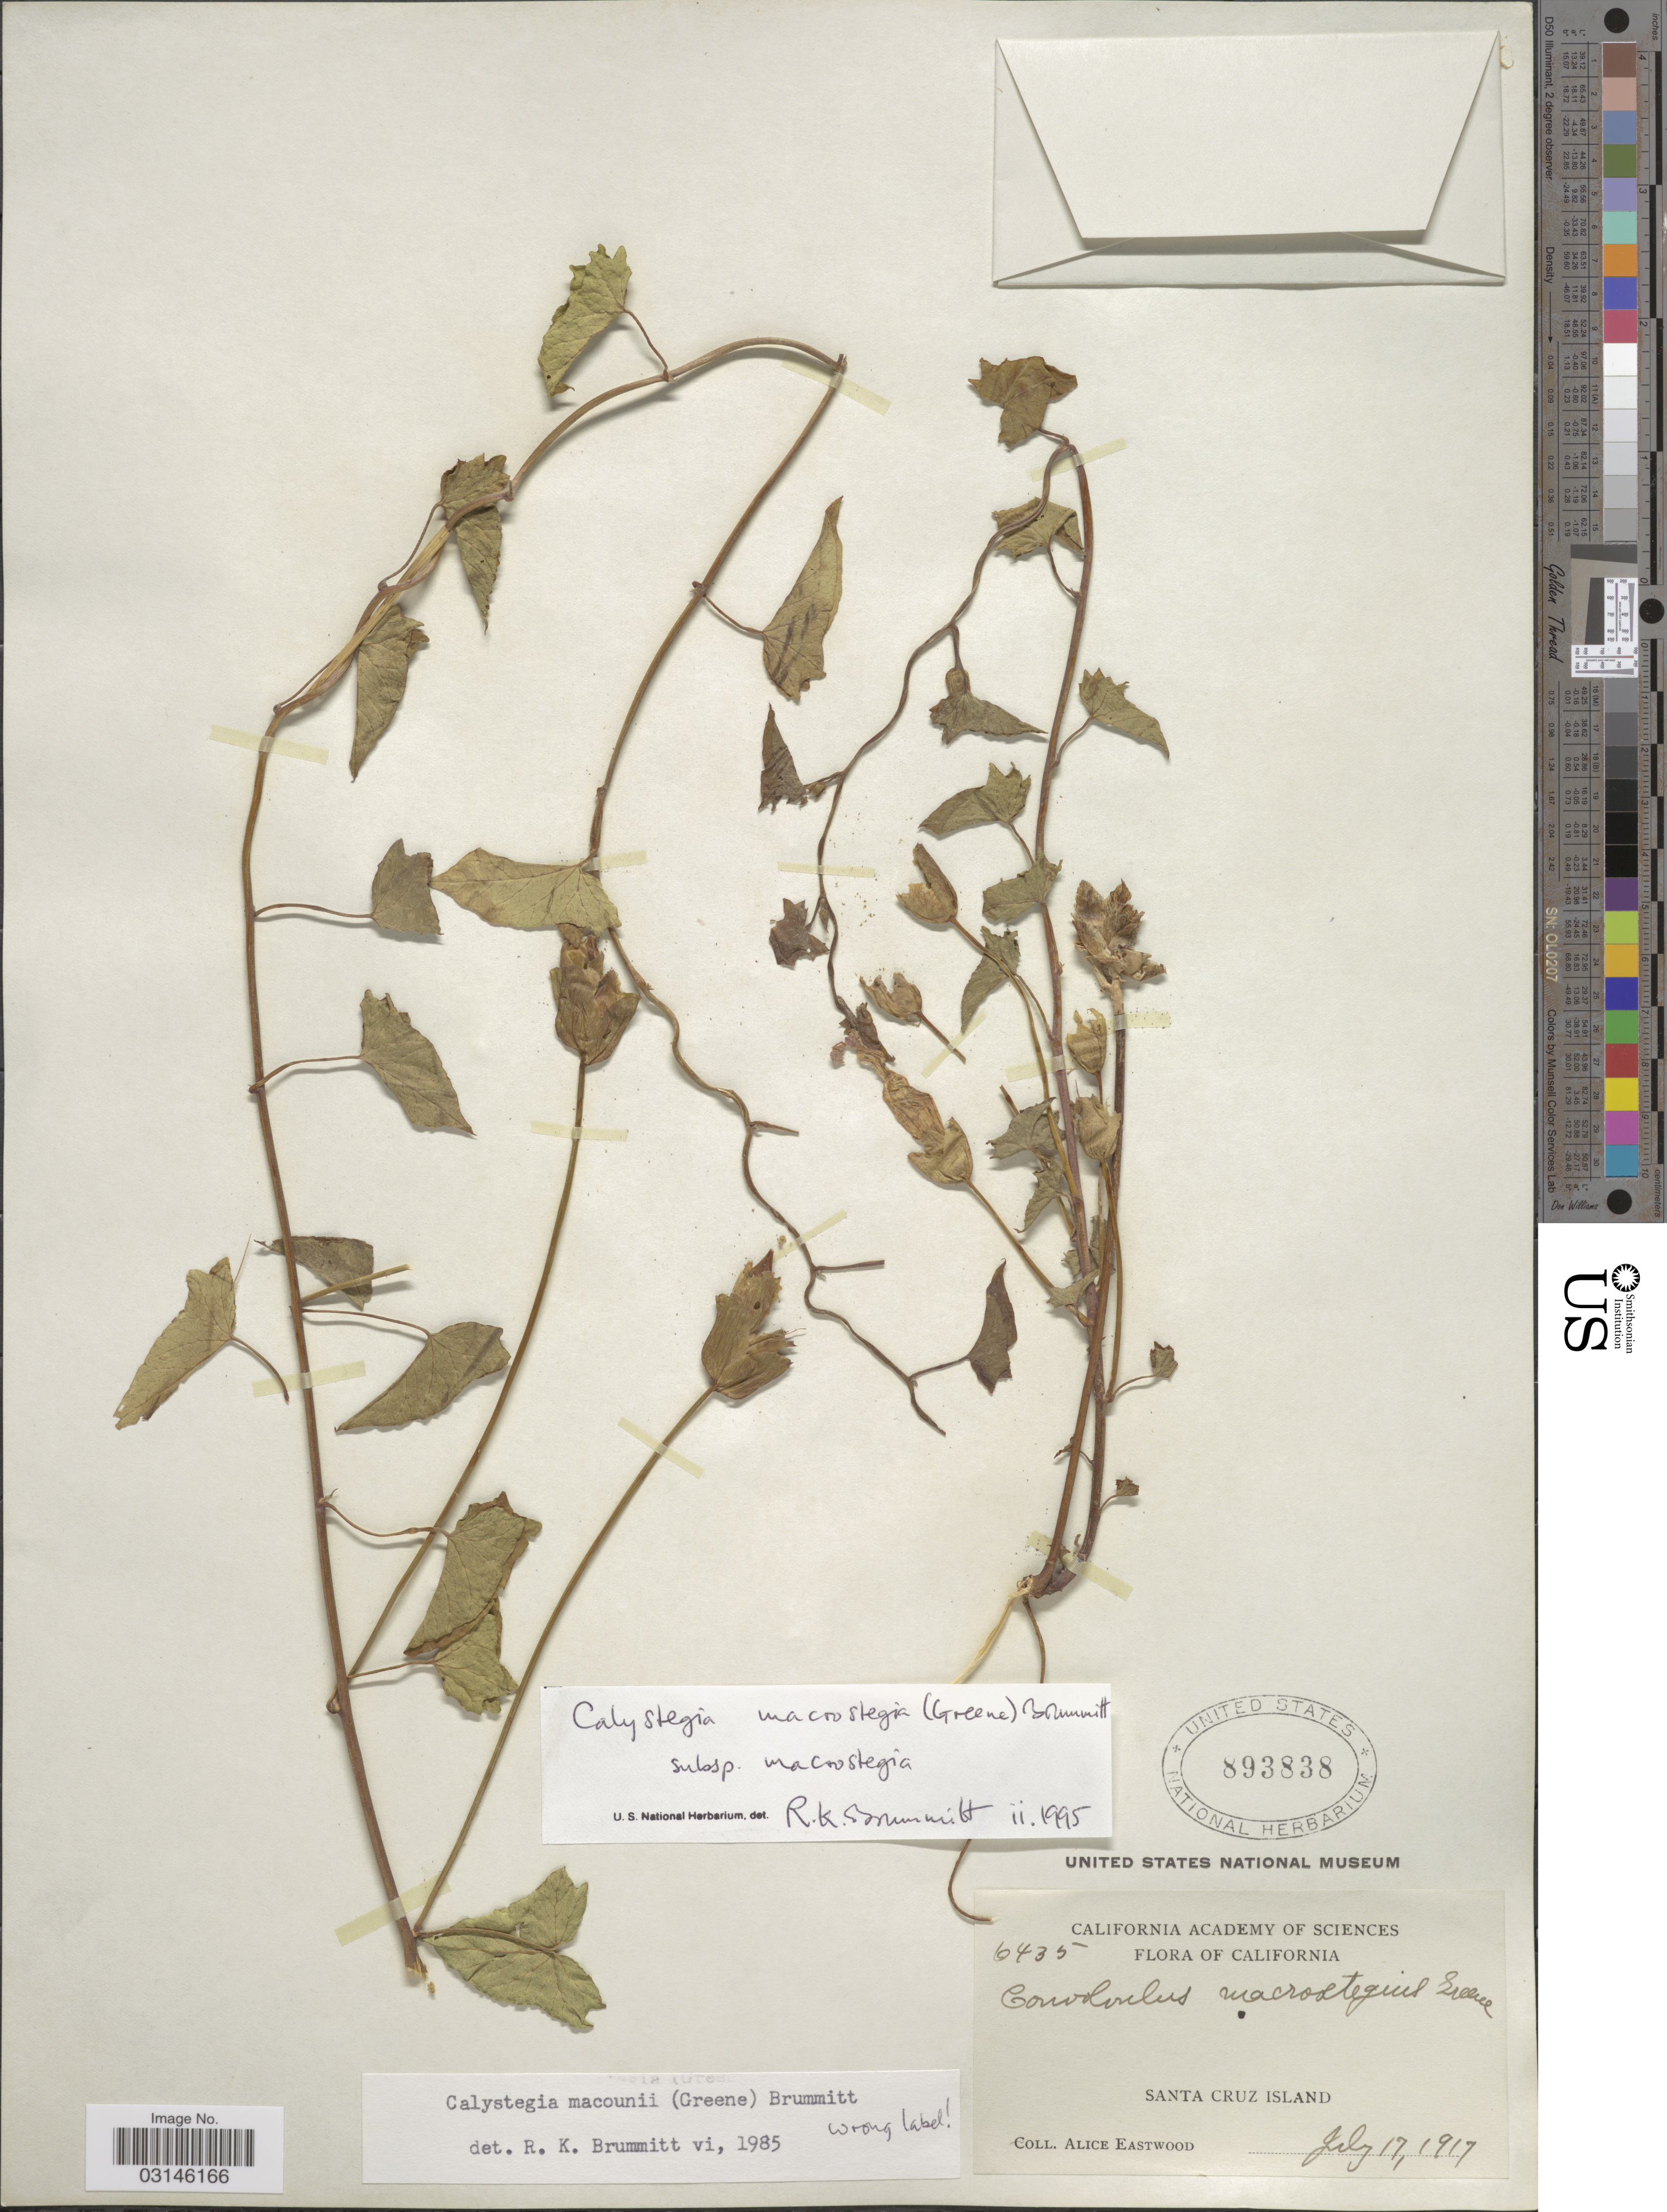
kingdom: Plantae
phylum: Tracheophyta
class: Magnoliopsida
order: Solanales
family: Convolvulaceae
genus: Calystegia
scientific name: Calystegia macrostegia subsp. macrostegia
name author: (Greene) Brummitt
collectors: A. Eastwood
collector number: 6435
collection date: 1917-07-17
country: United States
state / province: California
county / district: Santa Barbara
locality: Santa Cruz Island.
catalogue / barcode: US 893838